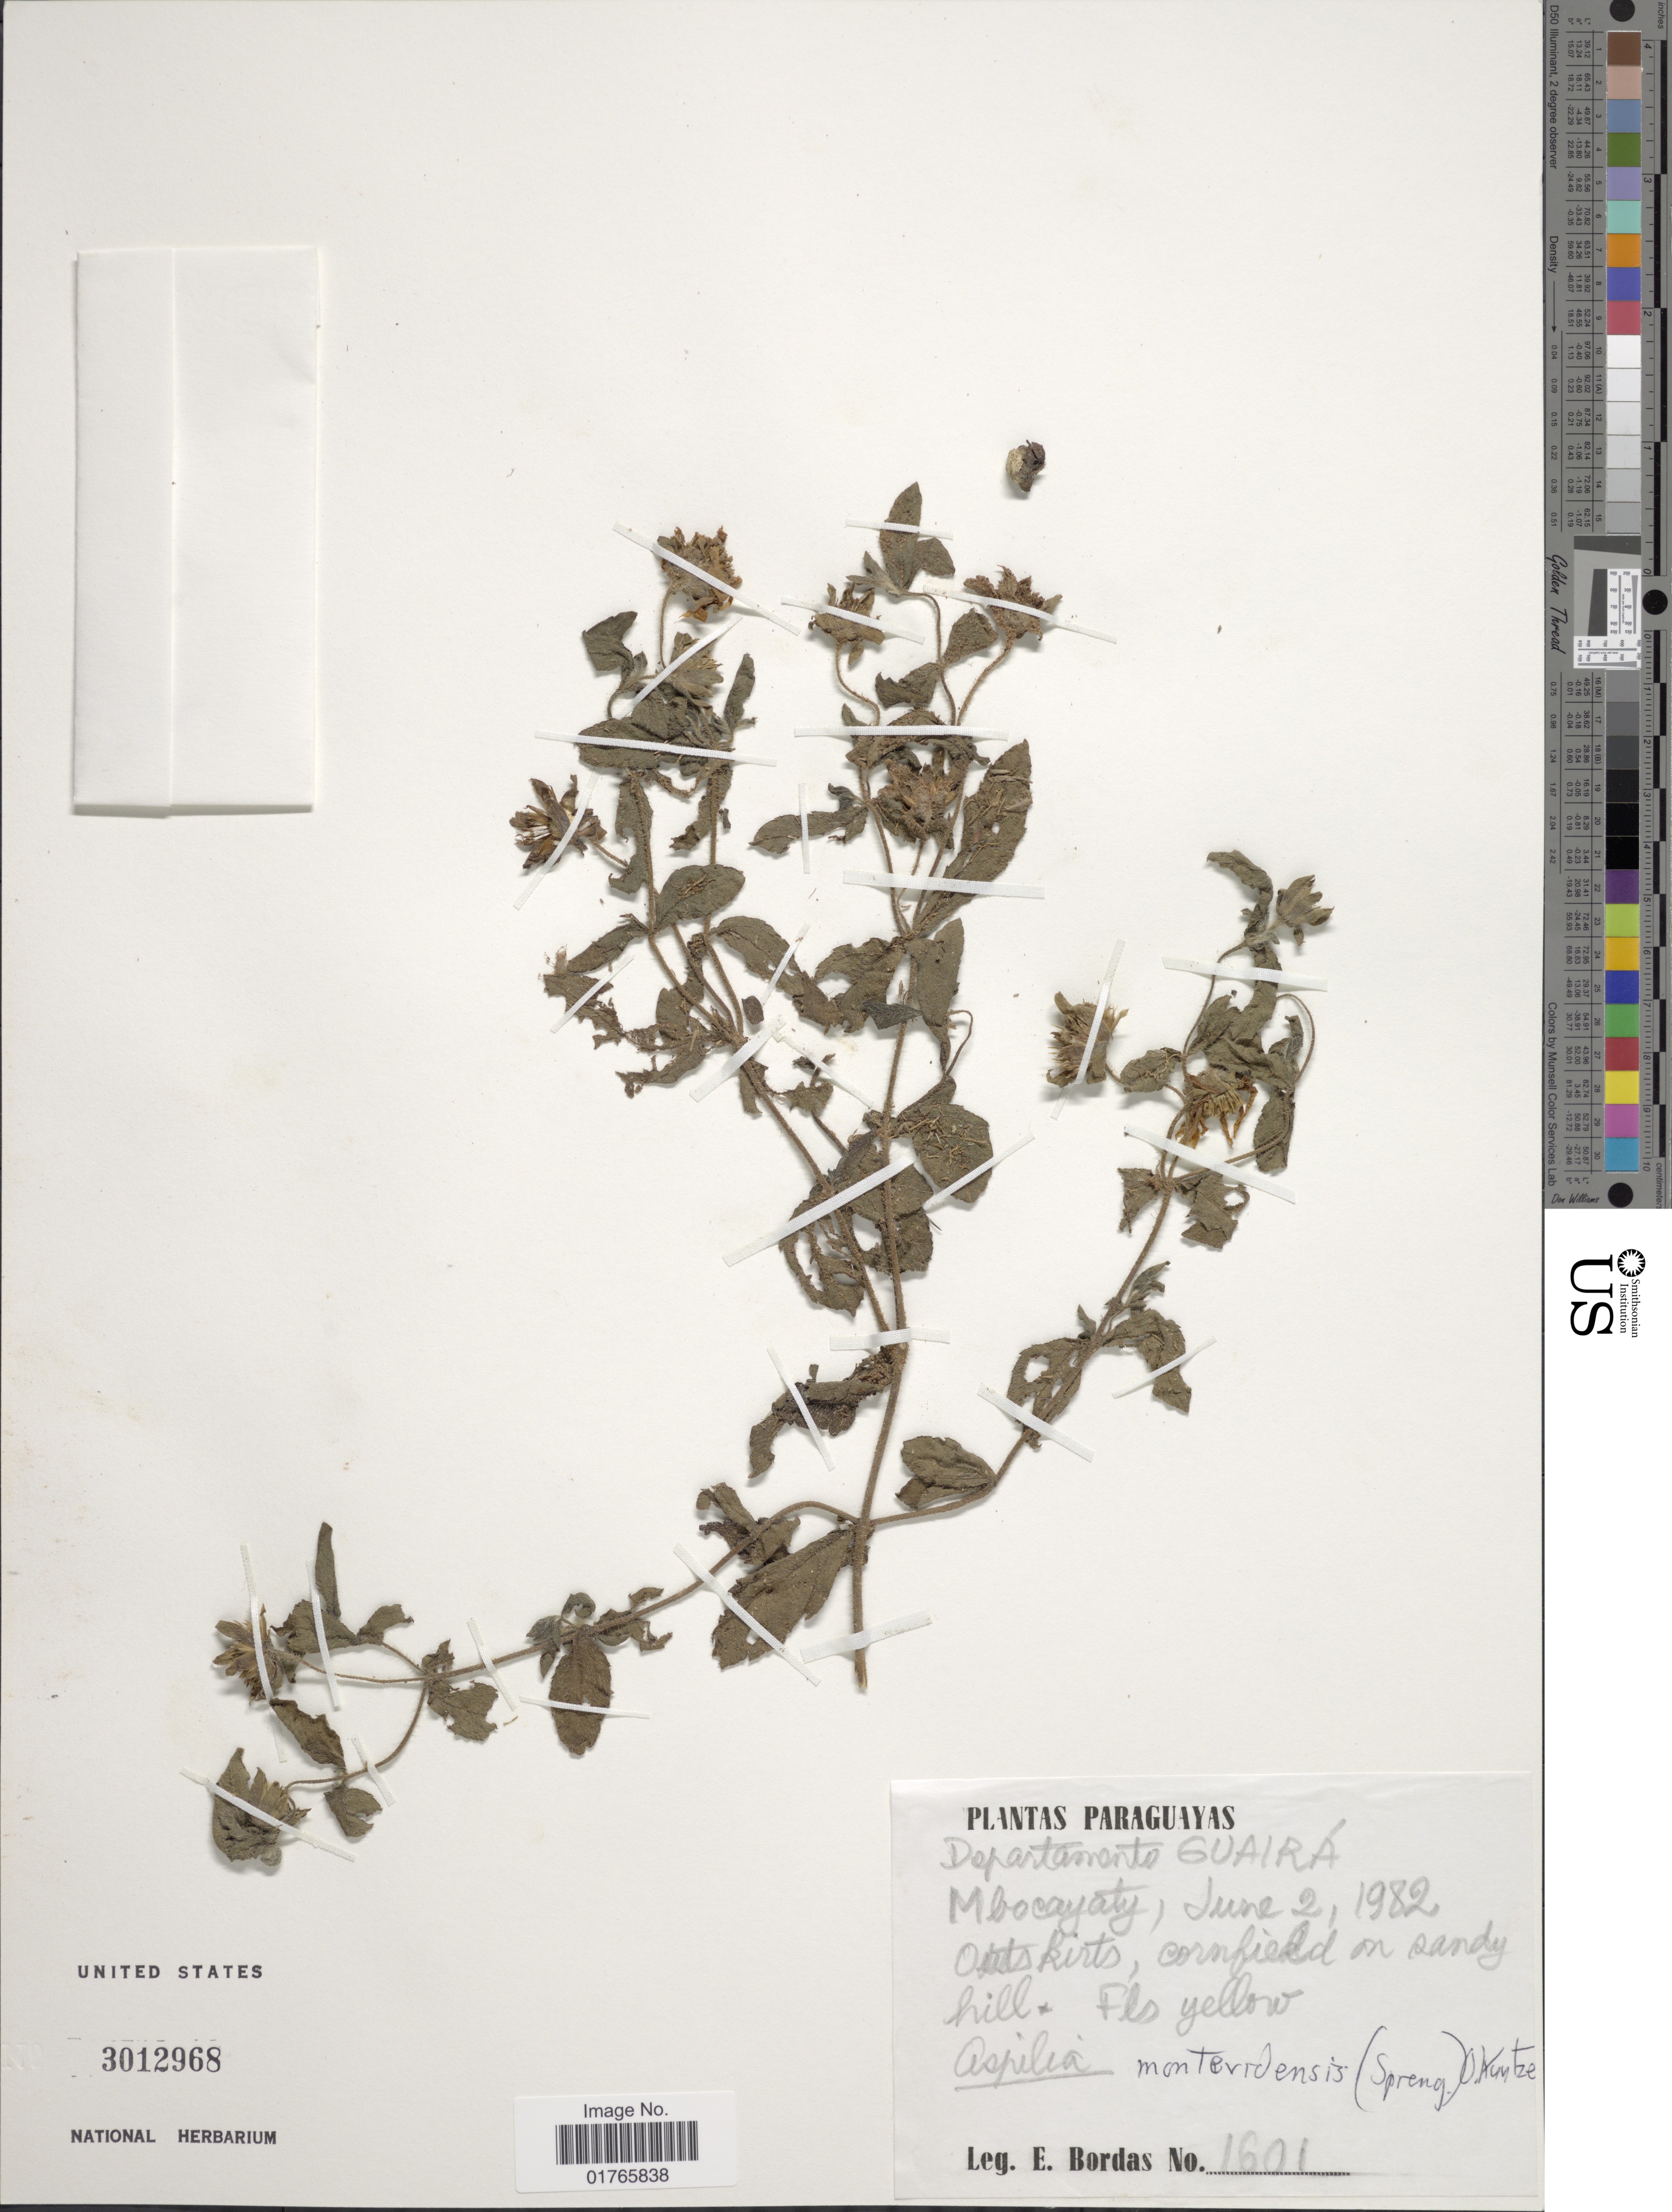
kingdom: Plantae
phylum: Tracheophyta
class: Magnoliopsida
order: Asterales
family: Asteraceae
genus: Aspilia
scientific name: Aspilia montividensis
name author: (Spreng.) Baker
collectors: E. Bordas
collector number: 1601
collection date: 1982-06-02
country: Paraguay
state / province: Guaira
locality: Mbocayaty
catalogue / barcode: US 3012968